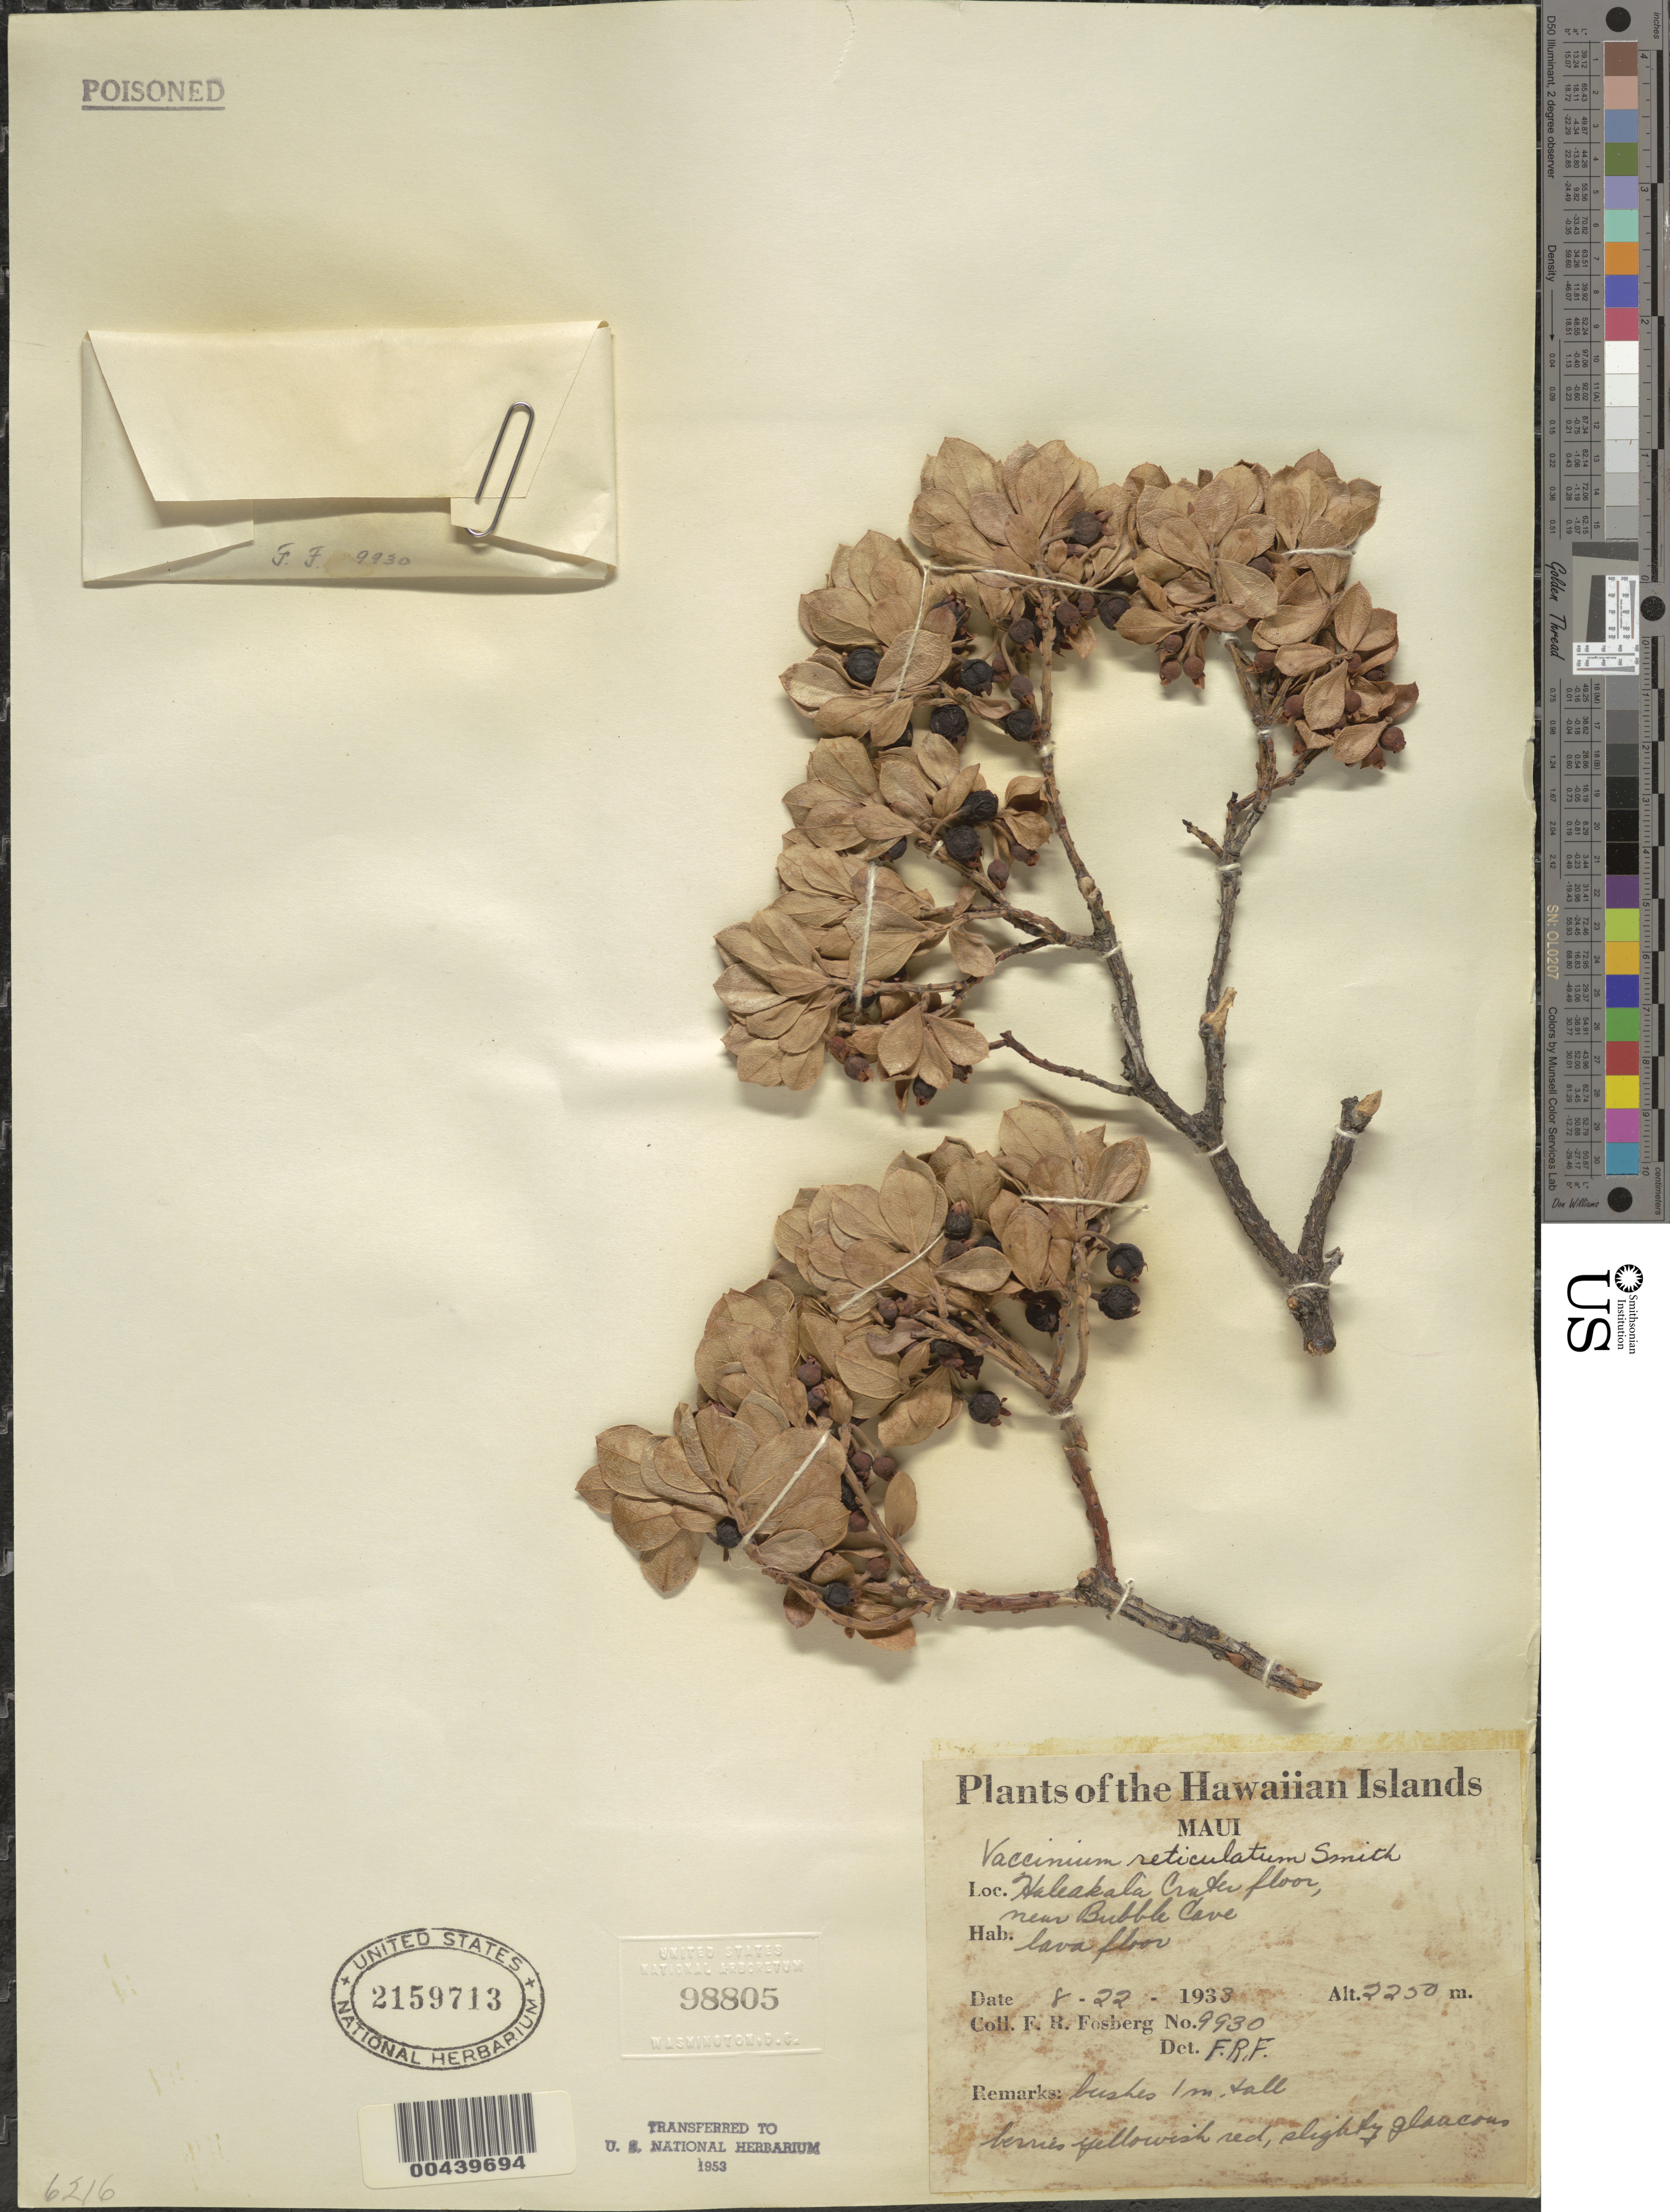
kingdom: Plantae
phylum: Tracheophyta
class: Magnoliopsida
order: Ericales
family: Ericaceae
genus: Vaccinium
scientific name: Vaccinium reticulatum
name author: Sm.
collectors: F. R. Fosberg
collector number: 9930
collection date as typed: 22 Aug 1933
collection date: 1933-08-22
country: United States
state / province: Hawaii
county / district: Maui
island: Maui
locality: Haleakala Crater floor, near Bubble Cave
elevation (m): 2250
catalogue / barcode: US 2159713